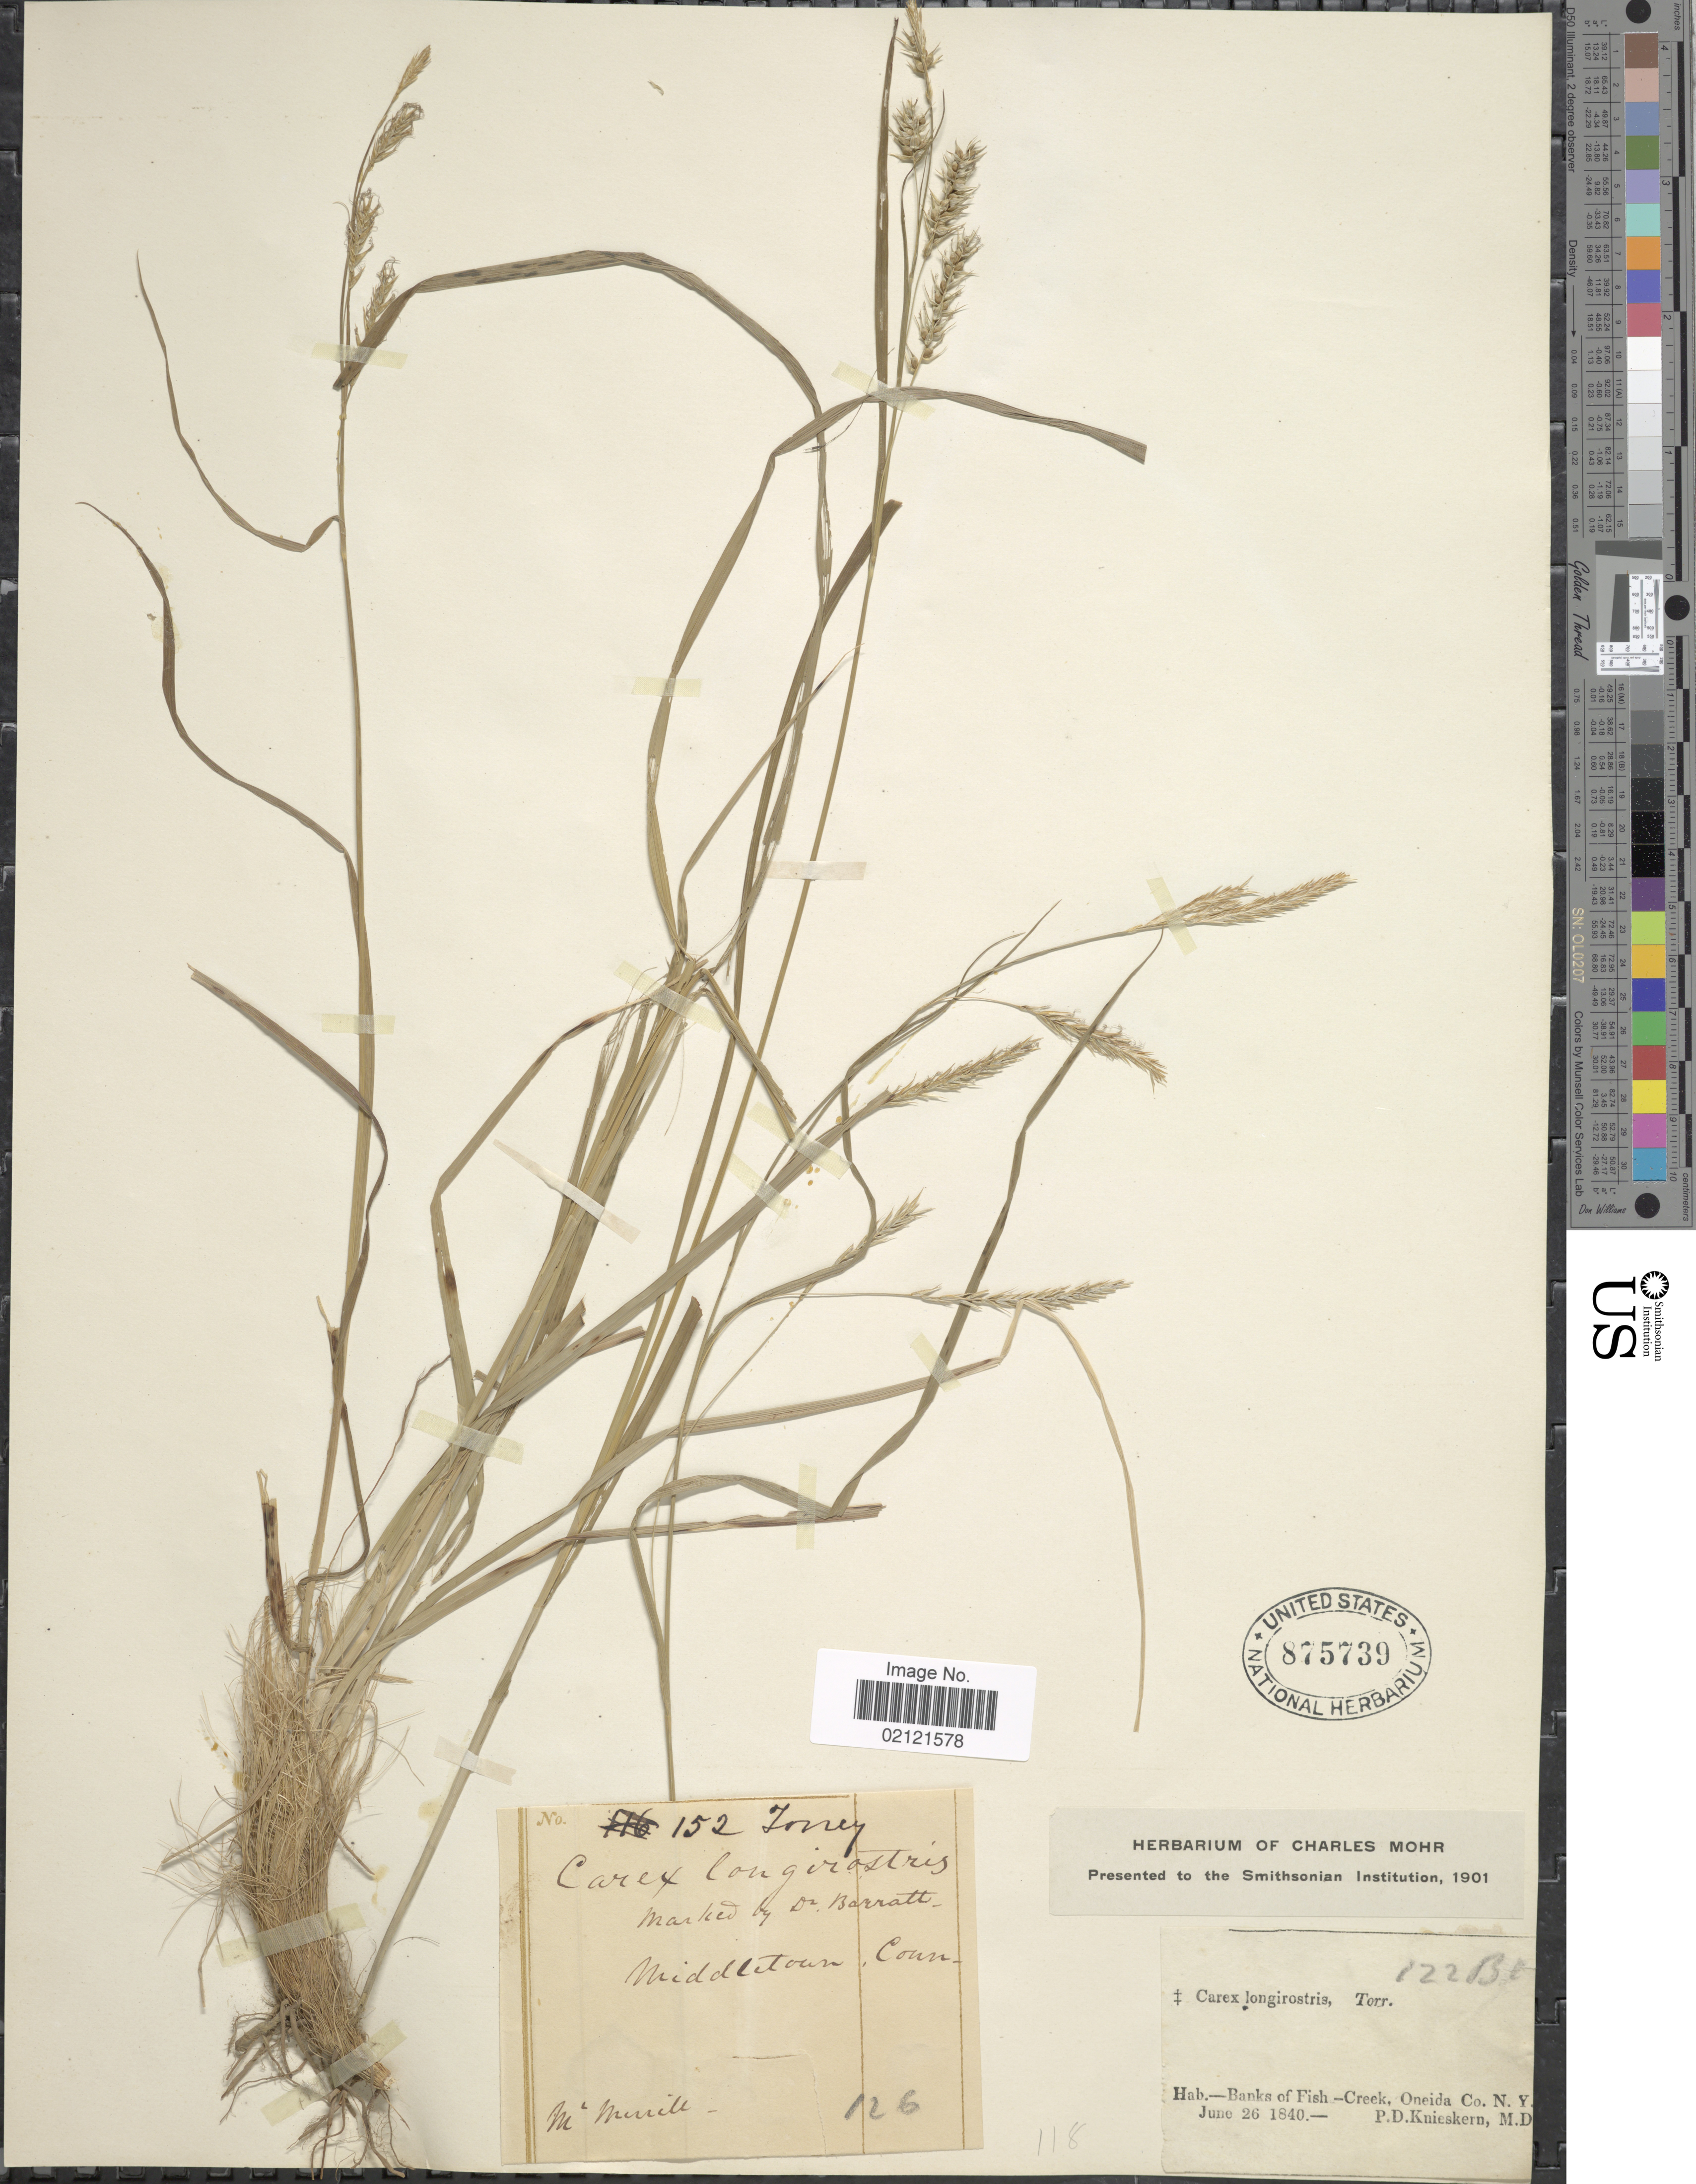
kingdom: Plantae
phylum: Tracheophyta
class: Liliopsida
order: Poales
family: Cyperaceae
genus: Carex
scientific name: Carex sprengelii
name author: Dewey ex Spreng.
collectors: P. D. Knieskern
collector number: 122B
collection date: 1840-06-26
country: United States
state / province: New York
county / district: Oneida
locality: Banks of Fish - Creek, Oneida Co.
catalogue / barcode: US 875739-2